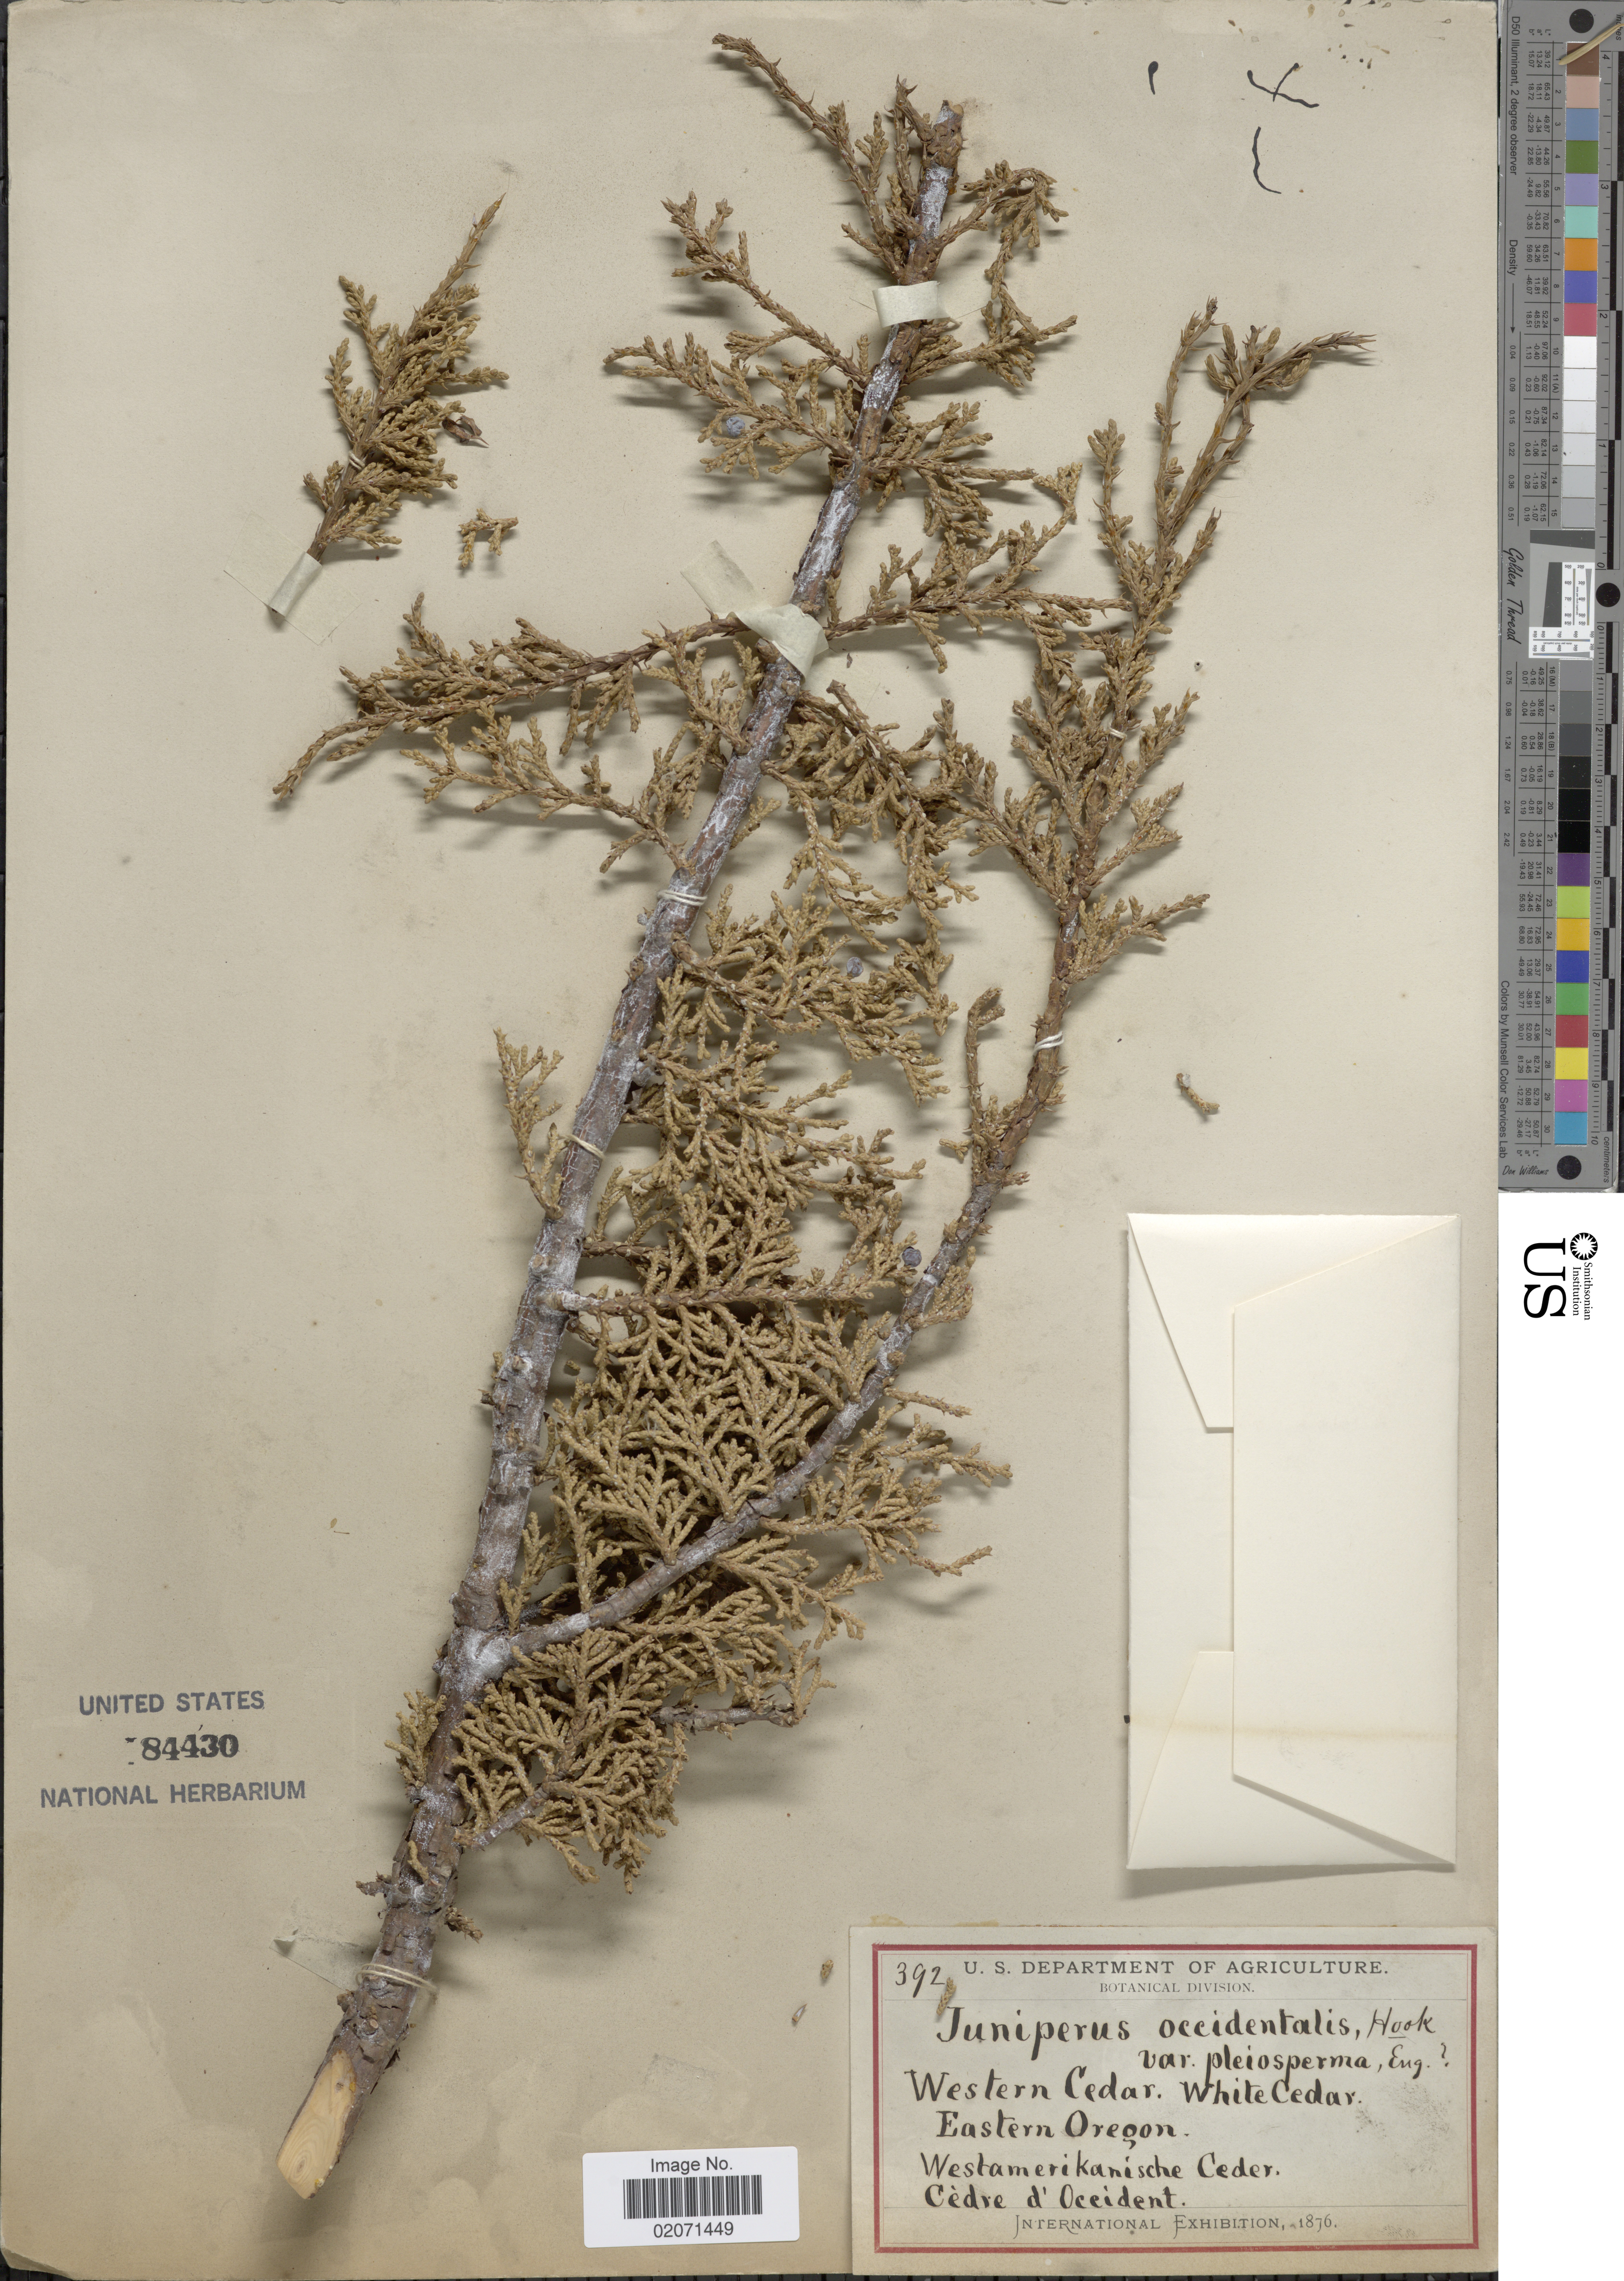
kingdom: Plantae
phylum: Tracheophyta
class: Pinopsida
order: Pinales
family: Cupressaceae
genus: Juniperus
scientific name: Juniperus occidentalis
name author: Hook.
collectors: ex herb. U. S. Department of Agriculture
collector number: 392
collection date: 1876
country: United States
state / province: Oregon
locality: Western Cedar. White Cedar. Eastern Oregon. Westamerikanische Ceder. Cedre d'Occident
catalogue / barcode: US 84430